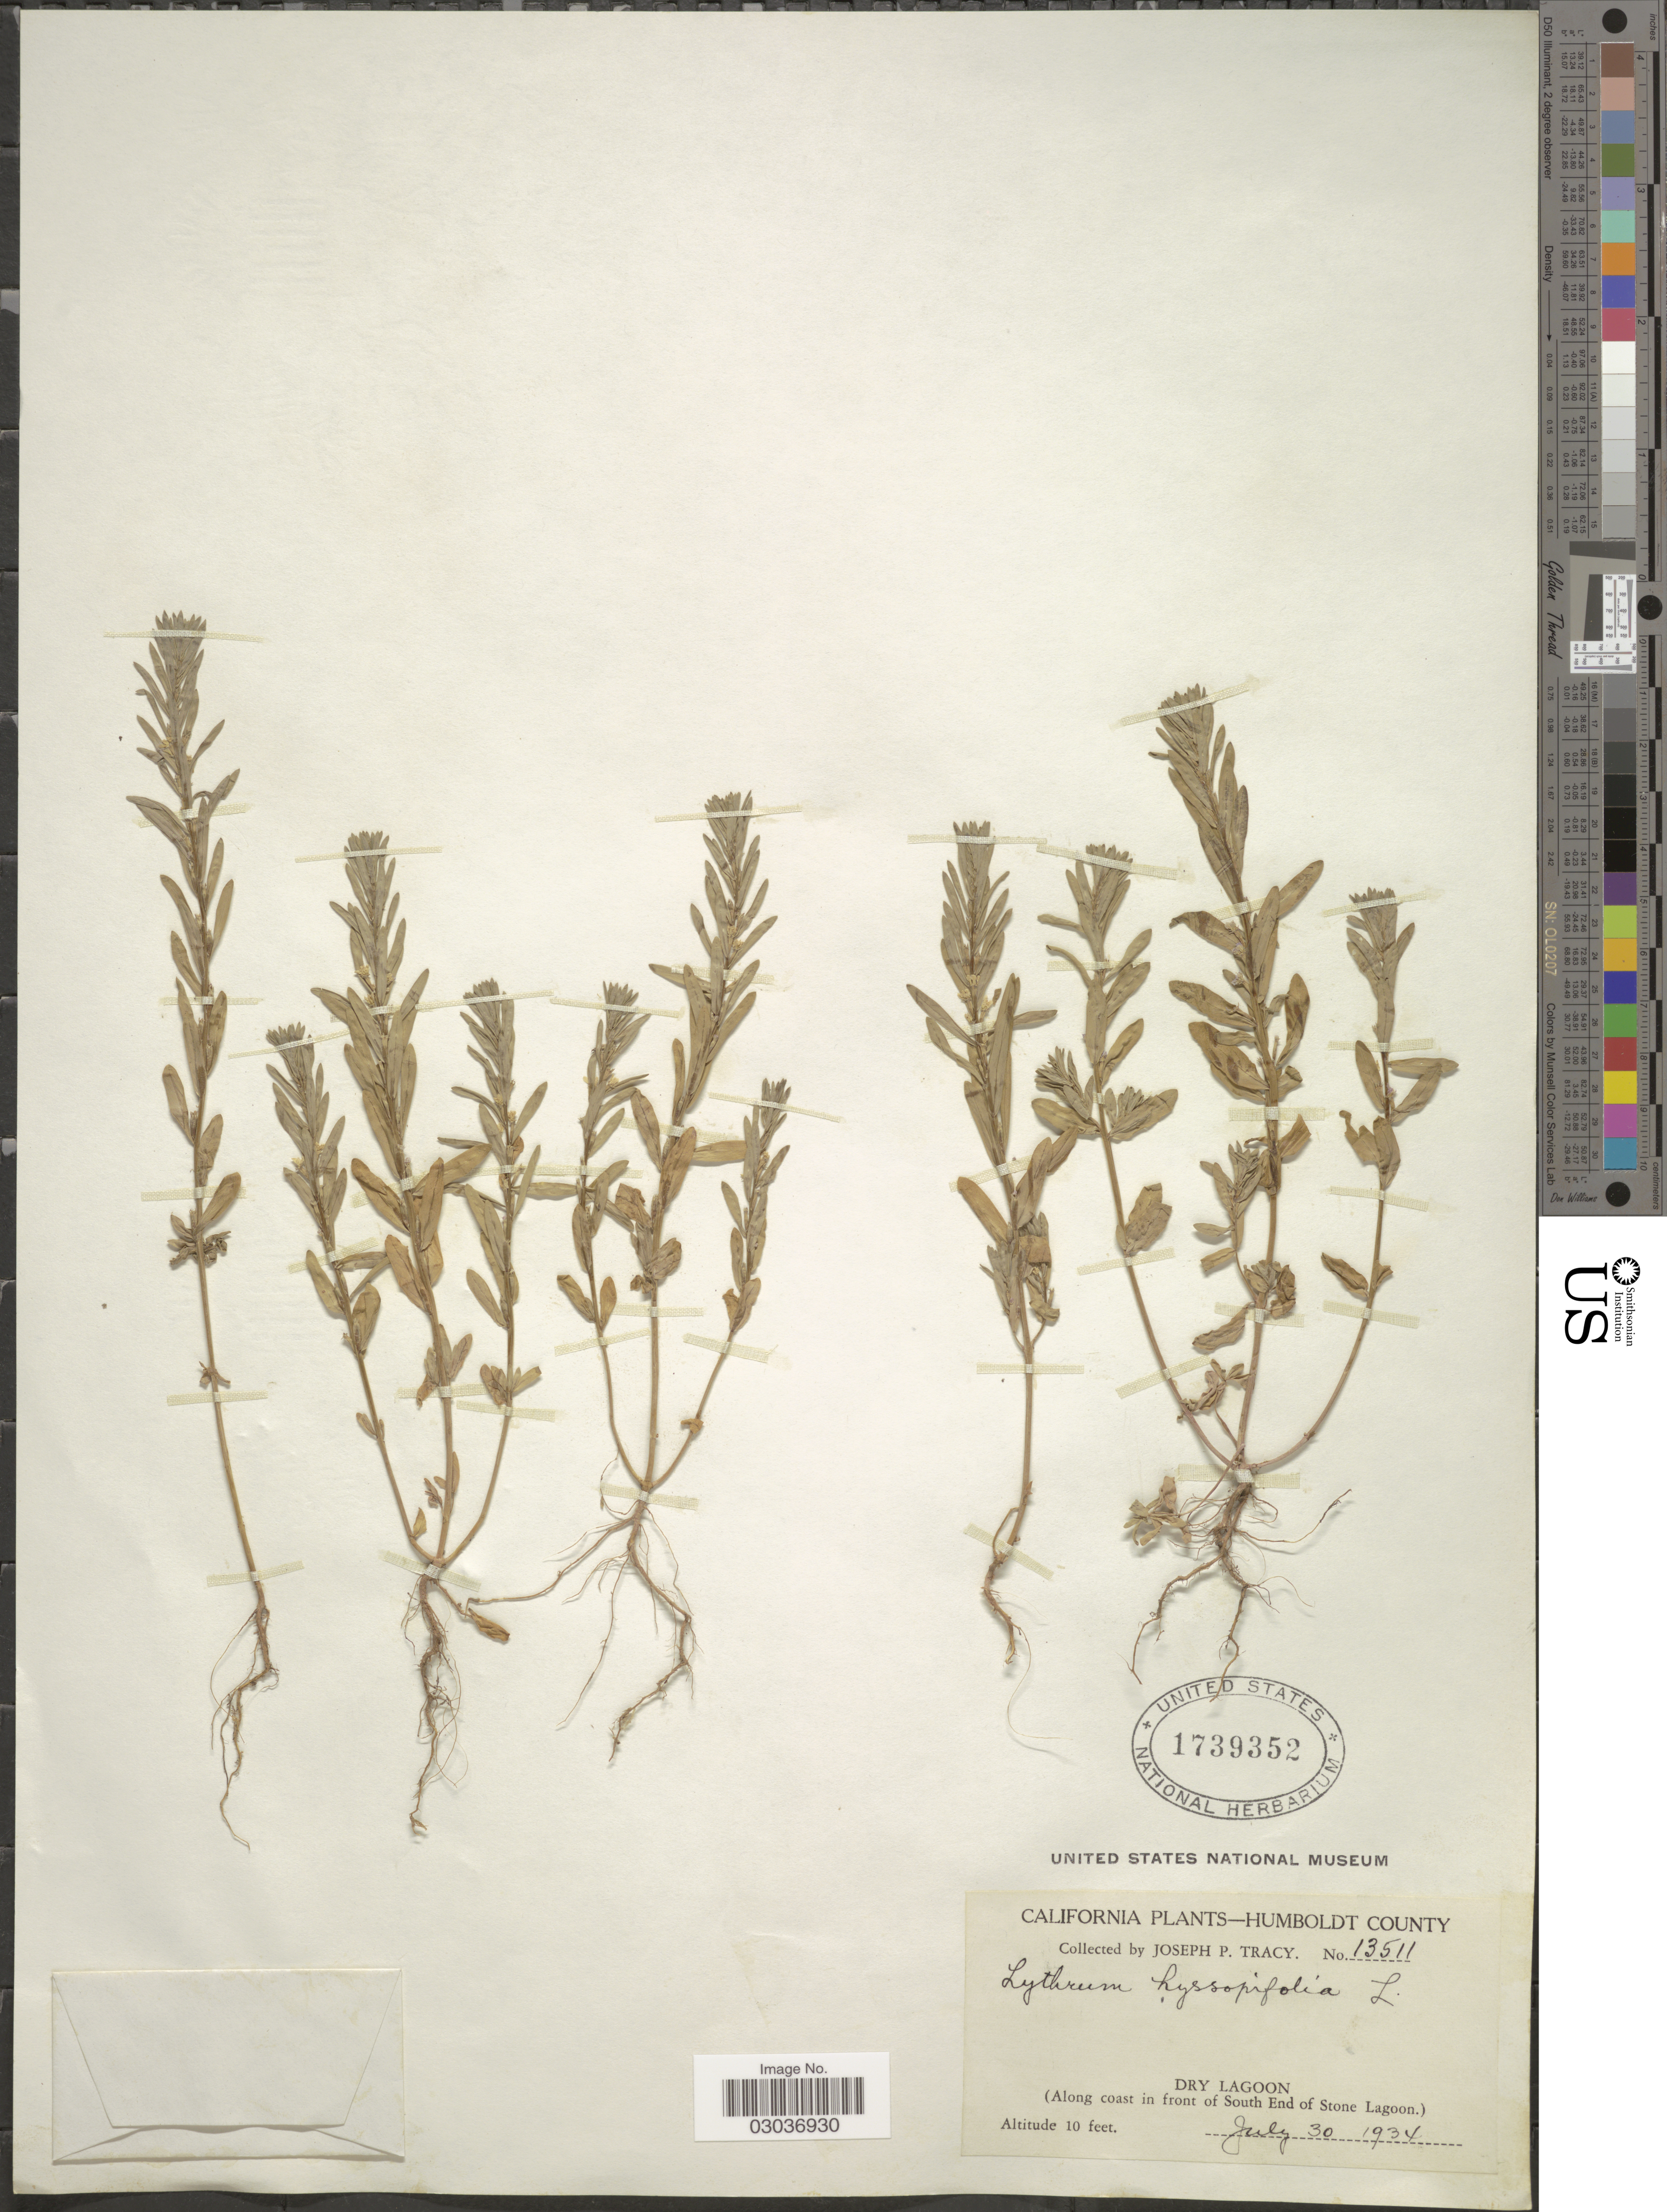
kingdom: Plantae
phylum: Tracheophyta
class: Magnoliopsida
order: Myrtales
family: Lythraceae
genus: Lythrum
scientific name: Lythrum hyssopifolia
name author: L.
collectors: J. Tracy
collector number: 13511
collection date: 1934-07-30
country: United States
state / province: California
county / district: Humboldt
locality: Humboldt County, Dry Lagoon, (Along coast in front of South End of Stone Lagoon).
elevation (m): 3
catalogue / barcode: US 1739352